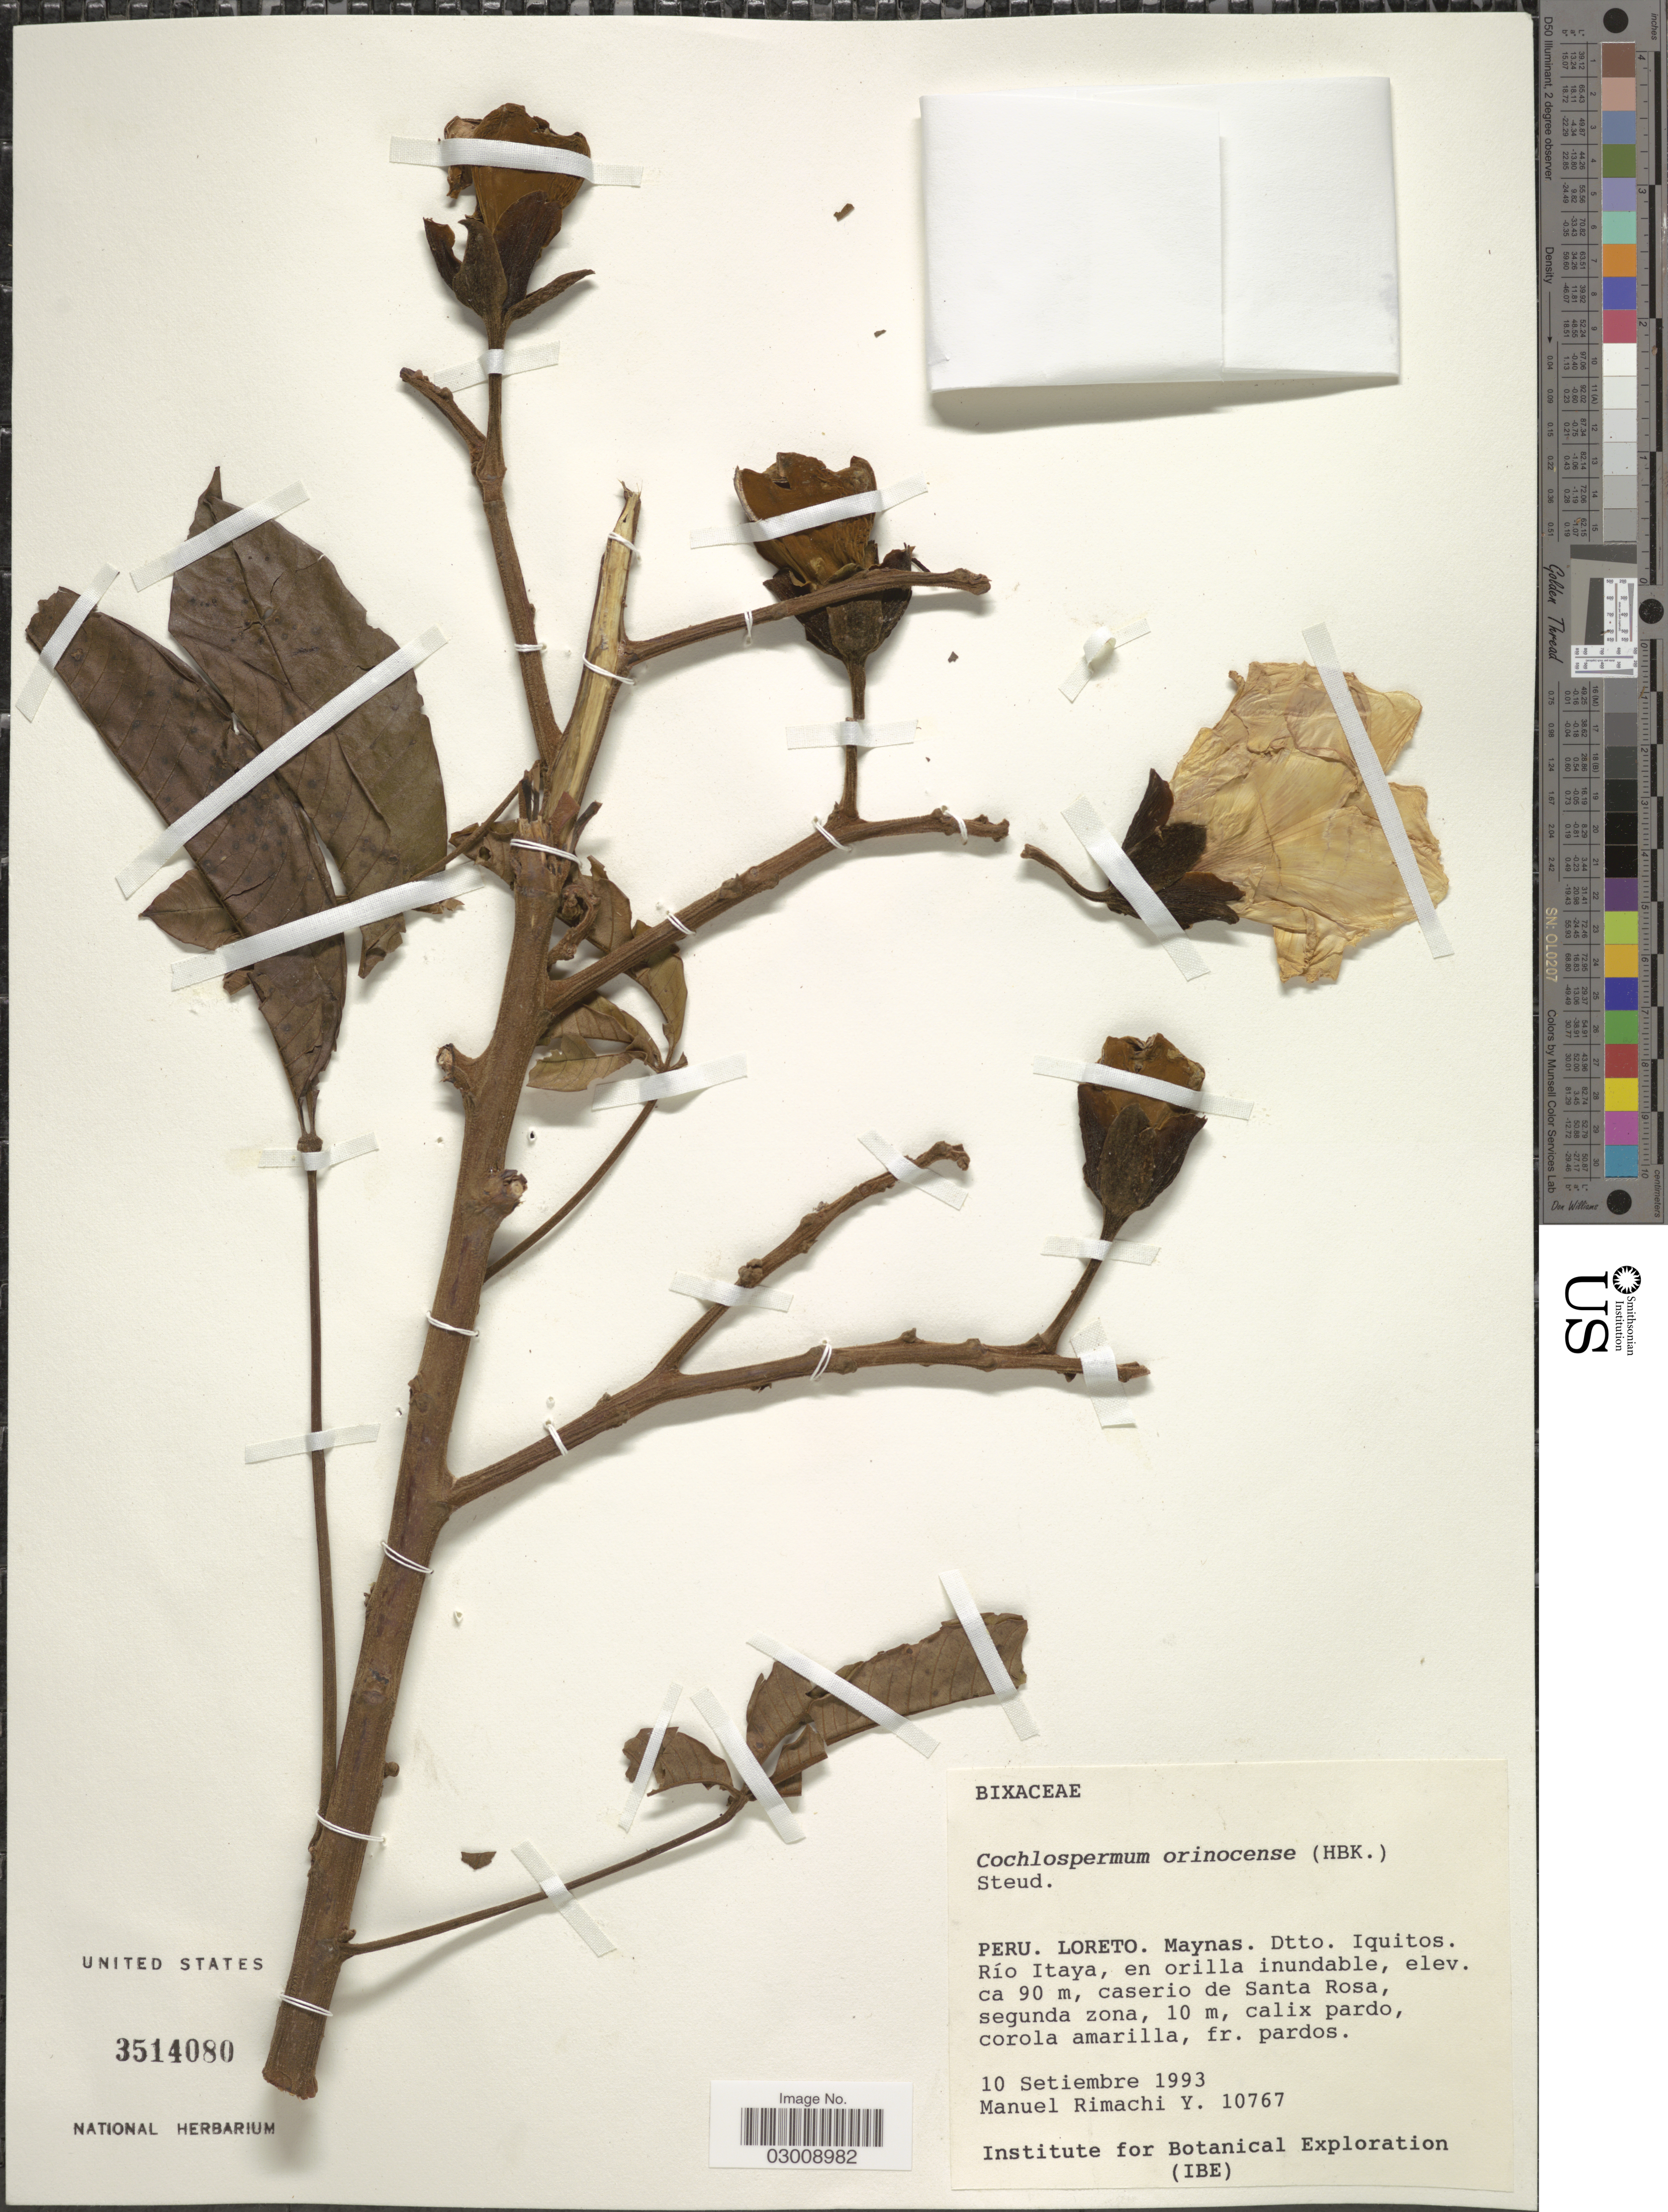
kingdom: Plantae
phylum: Tracheophyta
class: Magnoliopsida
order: Malvales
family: Cochlospermaceae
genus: Cochlospermum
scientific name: Cochlospermum orinocense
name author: (Kunth) Steud.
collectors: M. Rimachi Y.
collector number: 10767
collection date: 1993-09-10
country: Peru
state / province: Loreto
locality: Maynas. Dtto. Iquitos. Río Itaya.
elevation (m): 90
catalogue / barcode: US 3514080